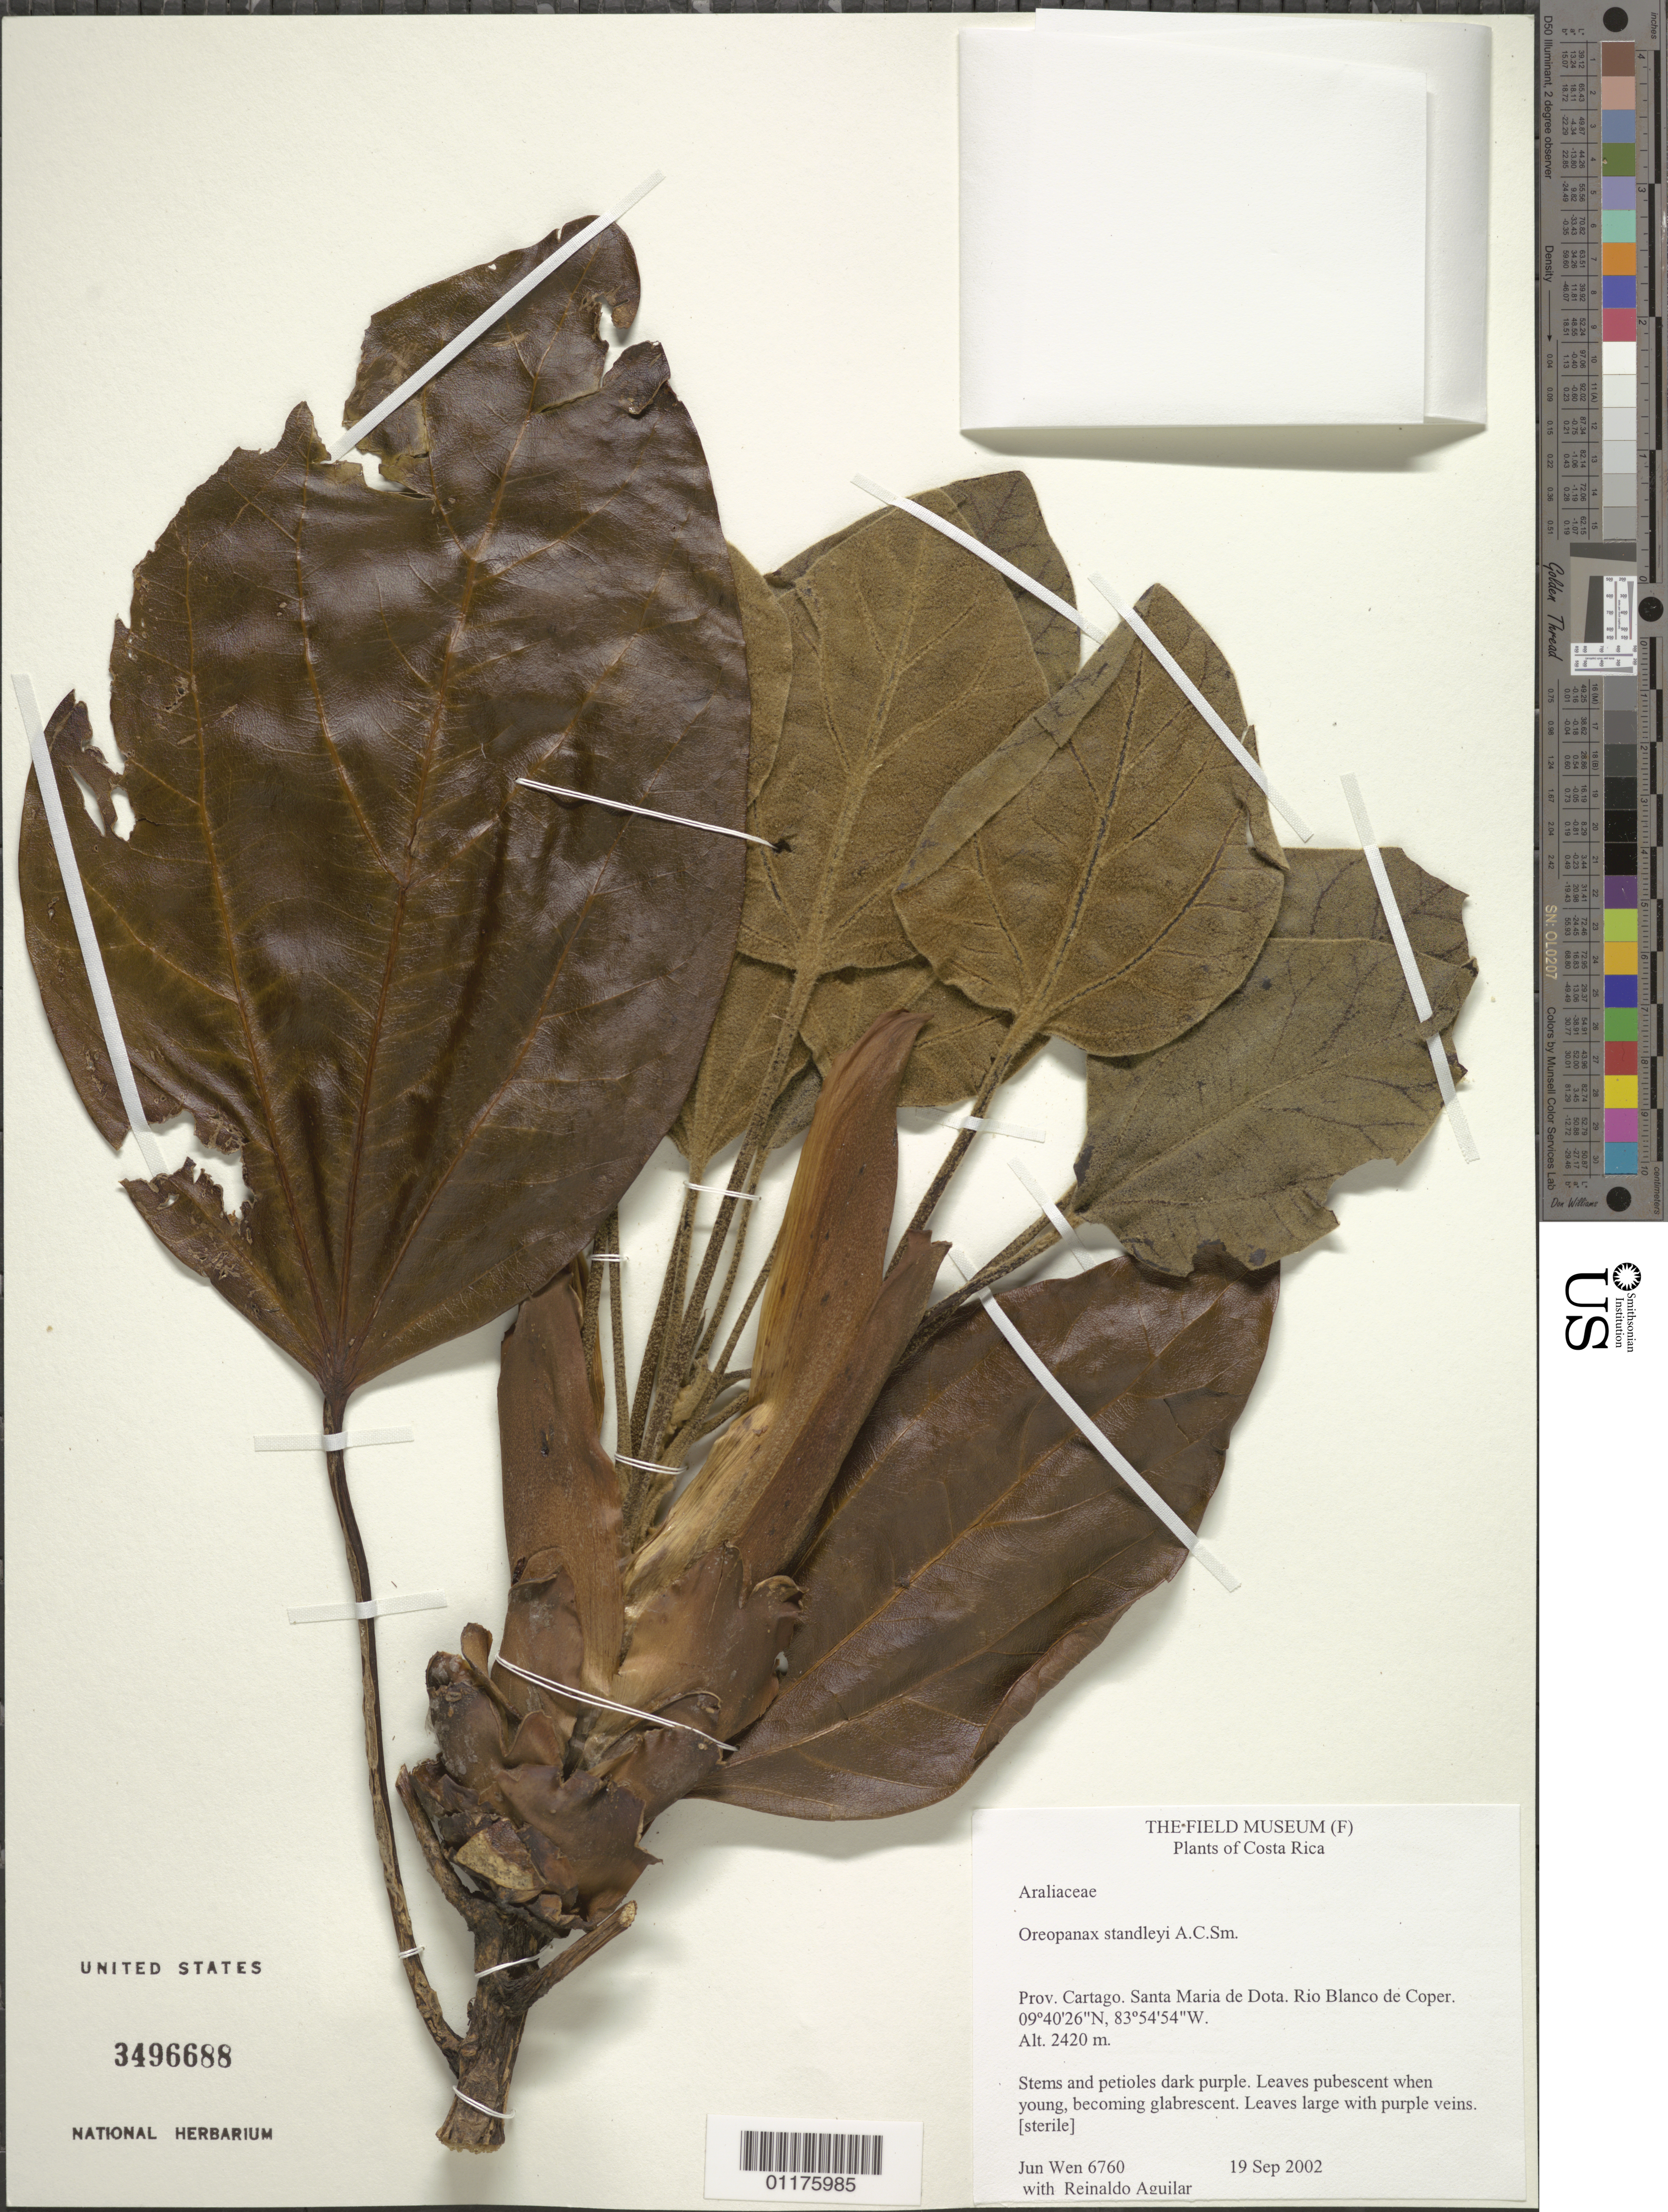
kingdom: Plantae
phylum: Tracheophyta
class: Magnoliopsida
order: Apiales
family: Araliaceae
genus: Oreopanax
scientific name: Oreopanax standleyi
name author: A.C. Sm.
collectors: J. Wen & R. Aguilar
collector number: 6760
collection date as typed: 19 Sep 2002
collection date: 2002-09-19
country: Costa Rica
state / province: Cartago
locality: Santa Maria de Dota. Rio Blanco de Coper.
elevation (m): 2420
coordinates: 9 40 26 N, 83 54 54 W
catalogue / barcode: US 3496688